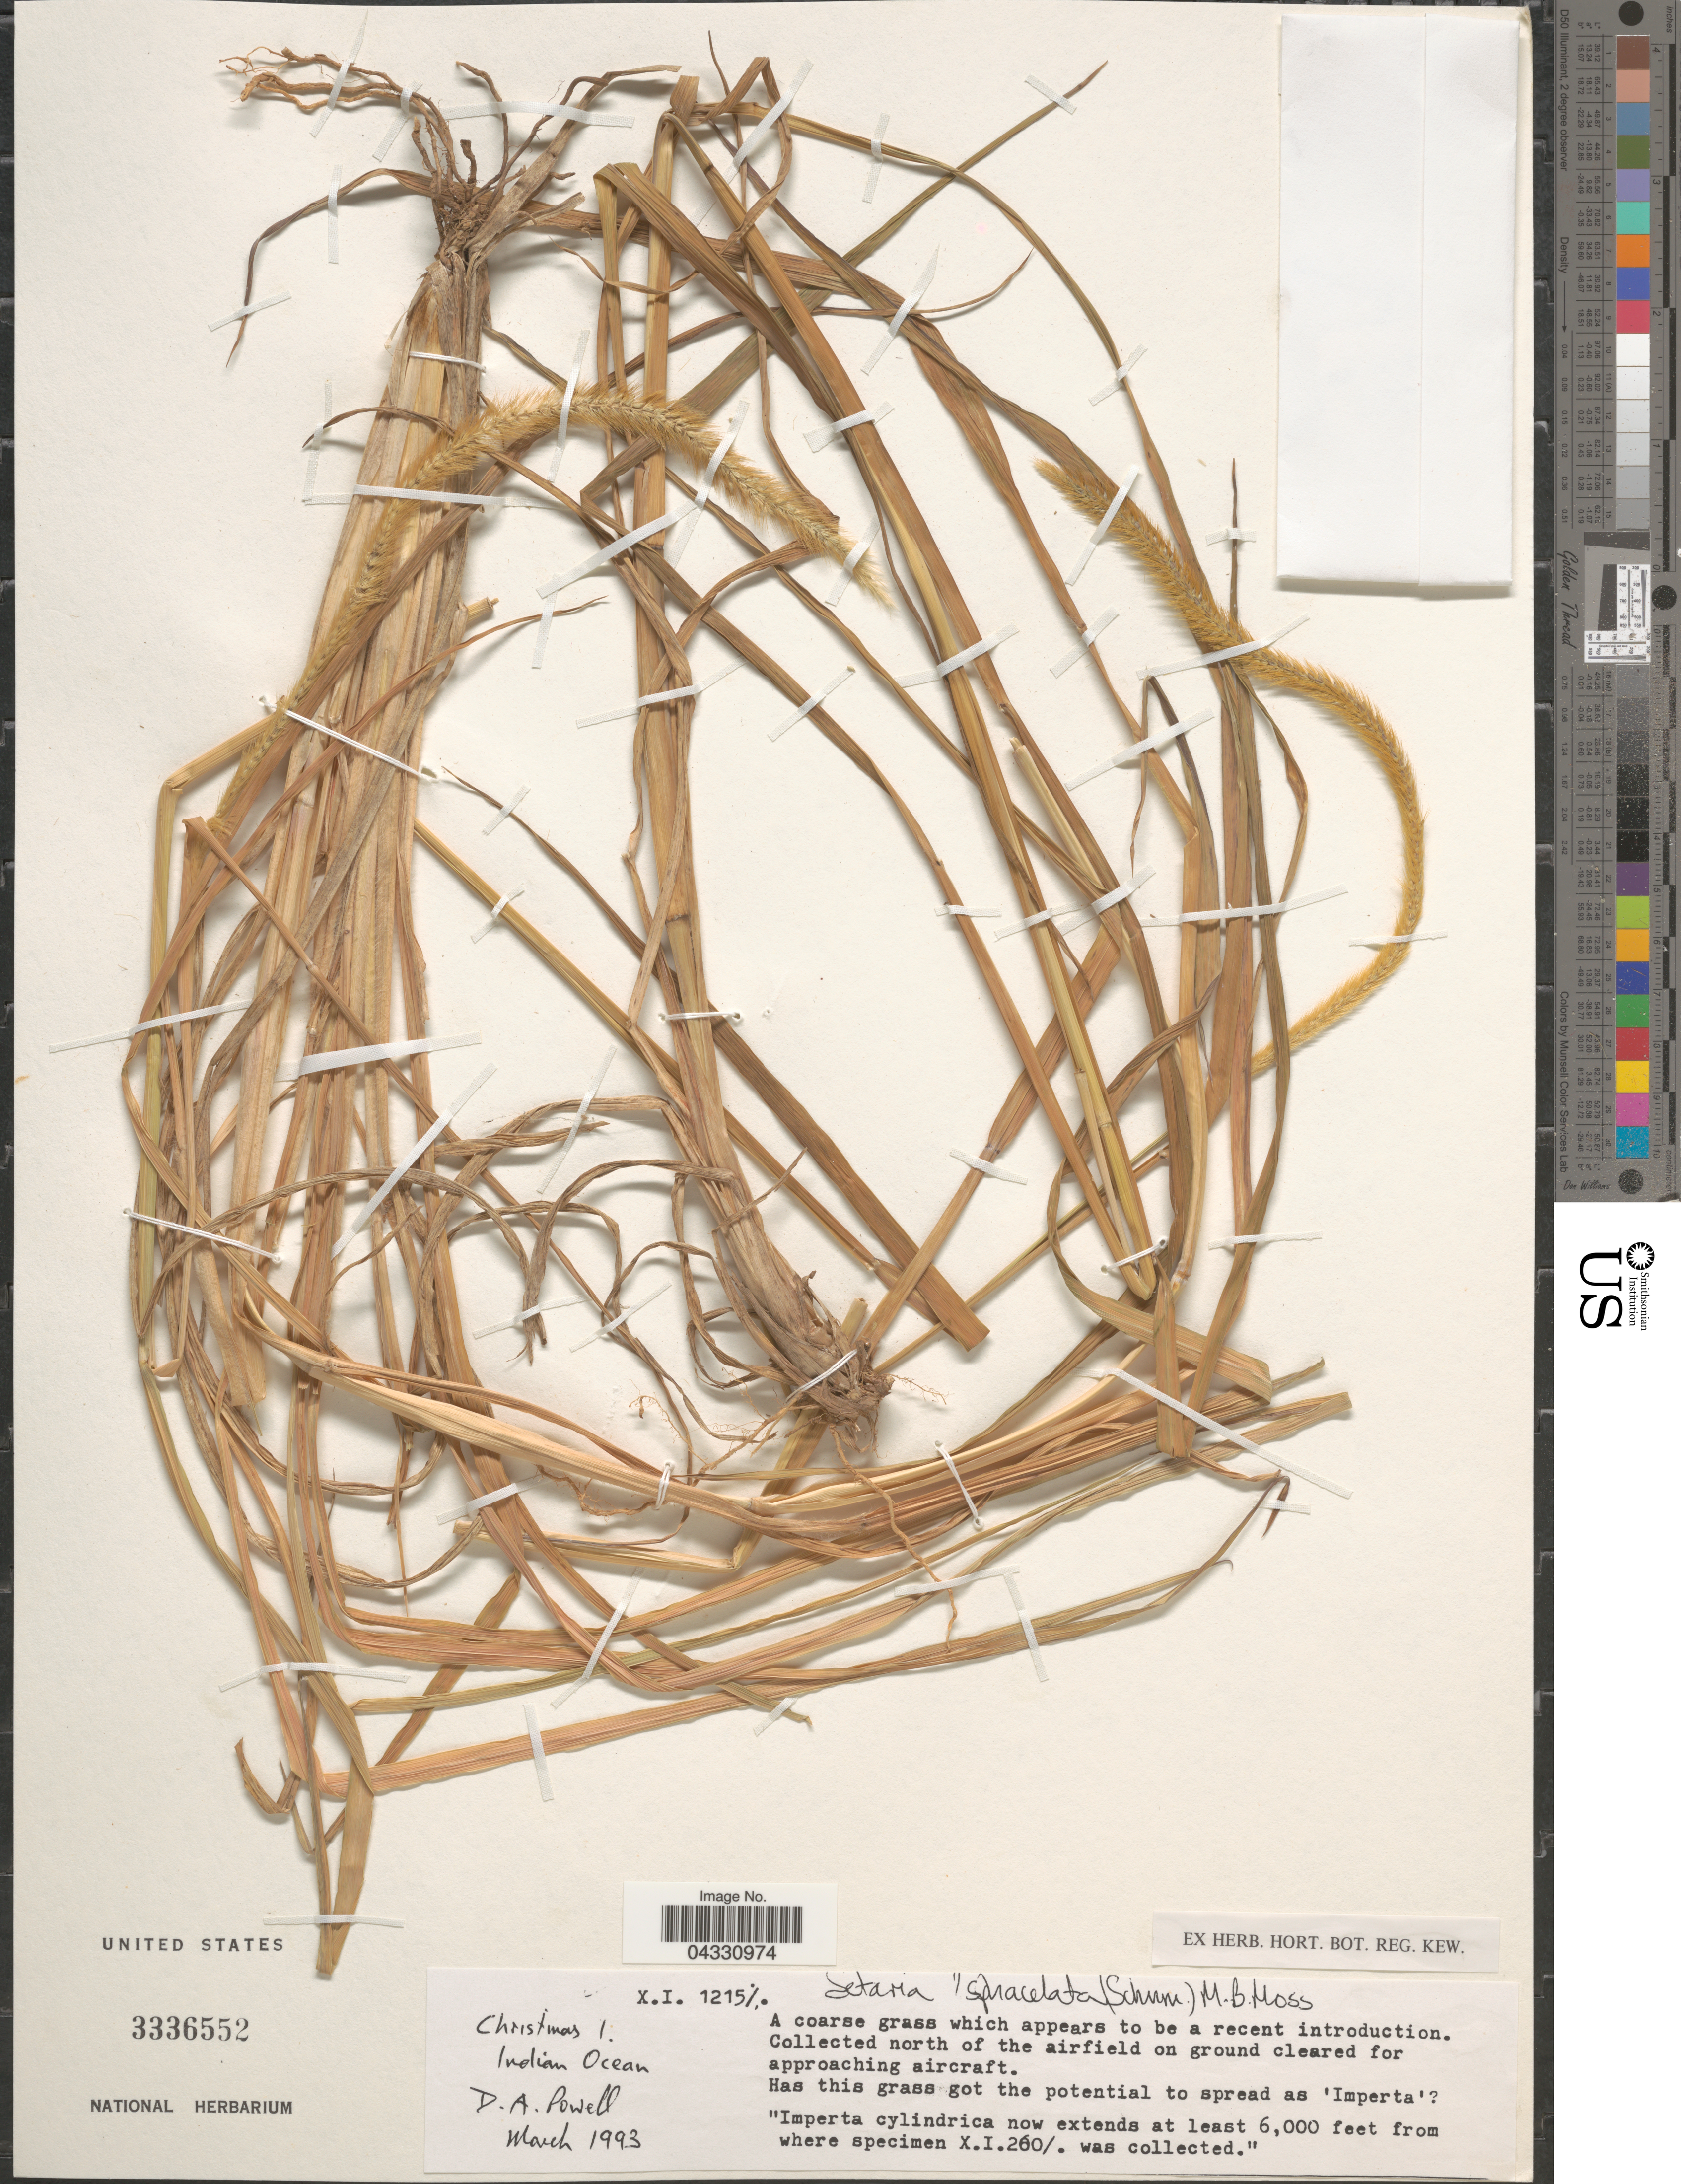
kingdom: Plantae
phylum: Tracheophyta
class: Liliopsida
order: Poales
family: Poaceae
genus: Setaria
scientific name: Setaria sphacelata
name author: (Schumach.) Stapf & Hubb. ex Moss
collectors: D. A. Powell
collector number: X.I.1215/?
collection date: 1993-03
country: Australia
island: Christmas Island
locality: Christmas I. Indian Ocean.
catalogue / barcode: US 3336552